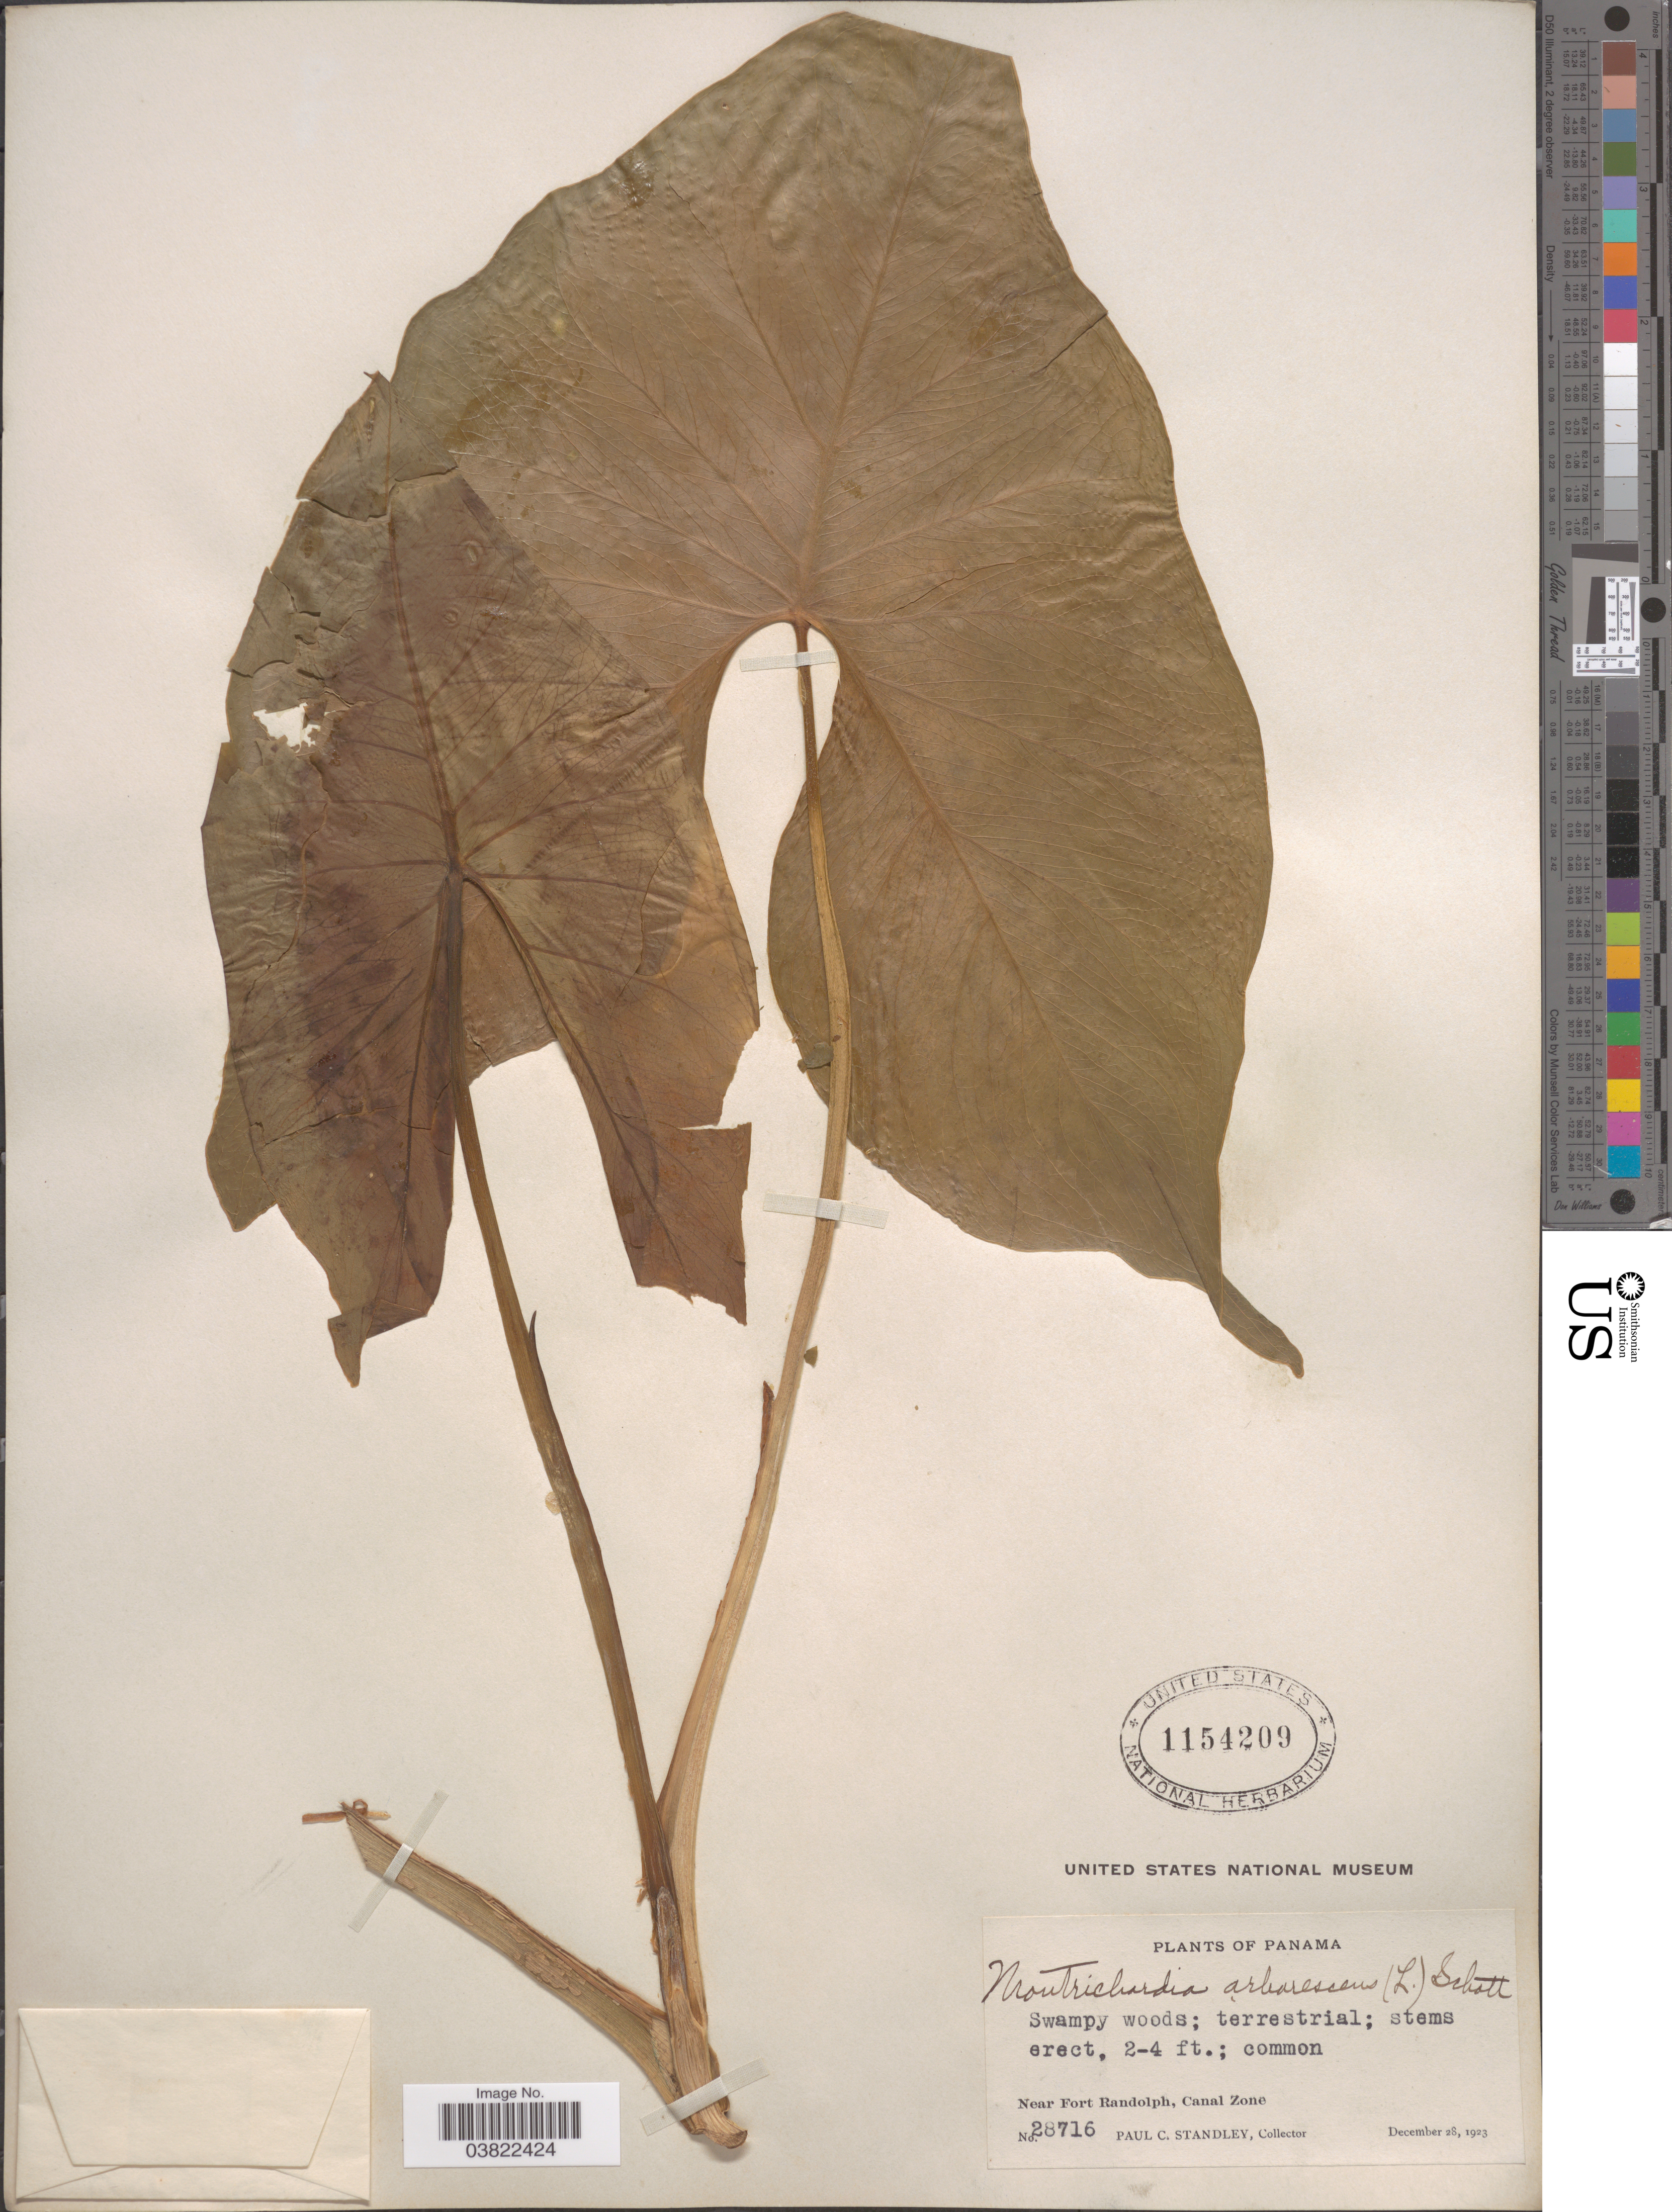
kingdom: Plantae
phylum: Tracheophyta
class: Liliopsida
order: Alismatales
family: Araceae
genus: Montrichardia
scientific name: Montrichardia arborea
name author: (Kunth) Schott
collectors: P. C. Standley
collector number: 28716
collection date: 1923-12-28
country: Panama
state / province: Colón / Panamá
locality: Near Fort Randolph, Canal Zone.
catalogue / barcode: US 1154209